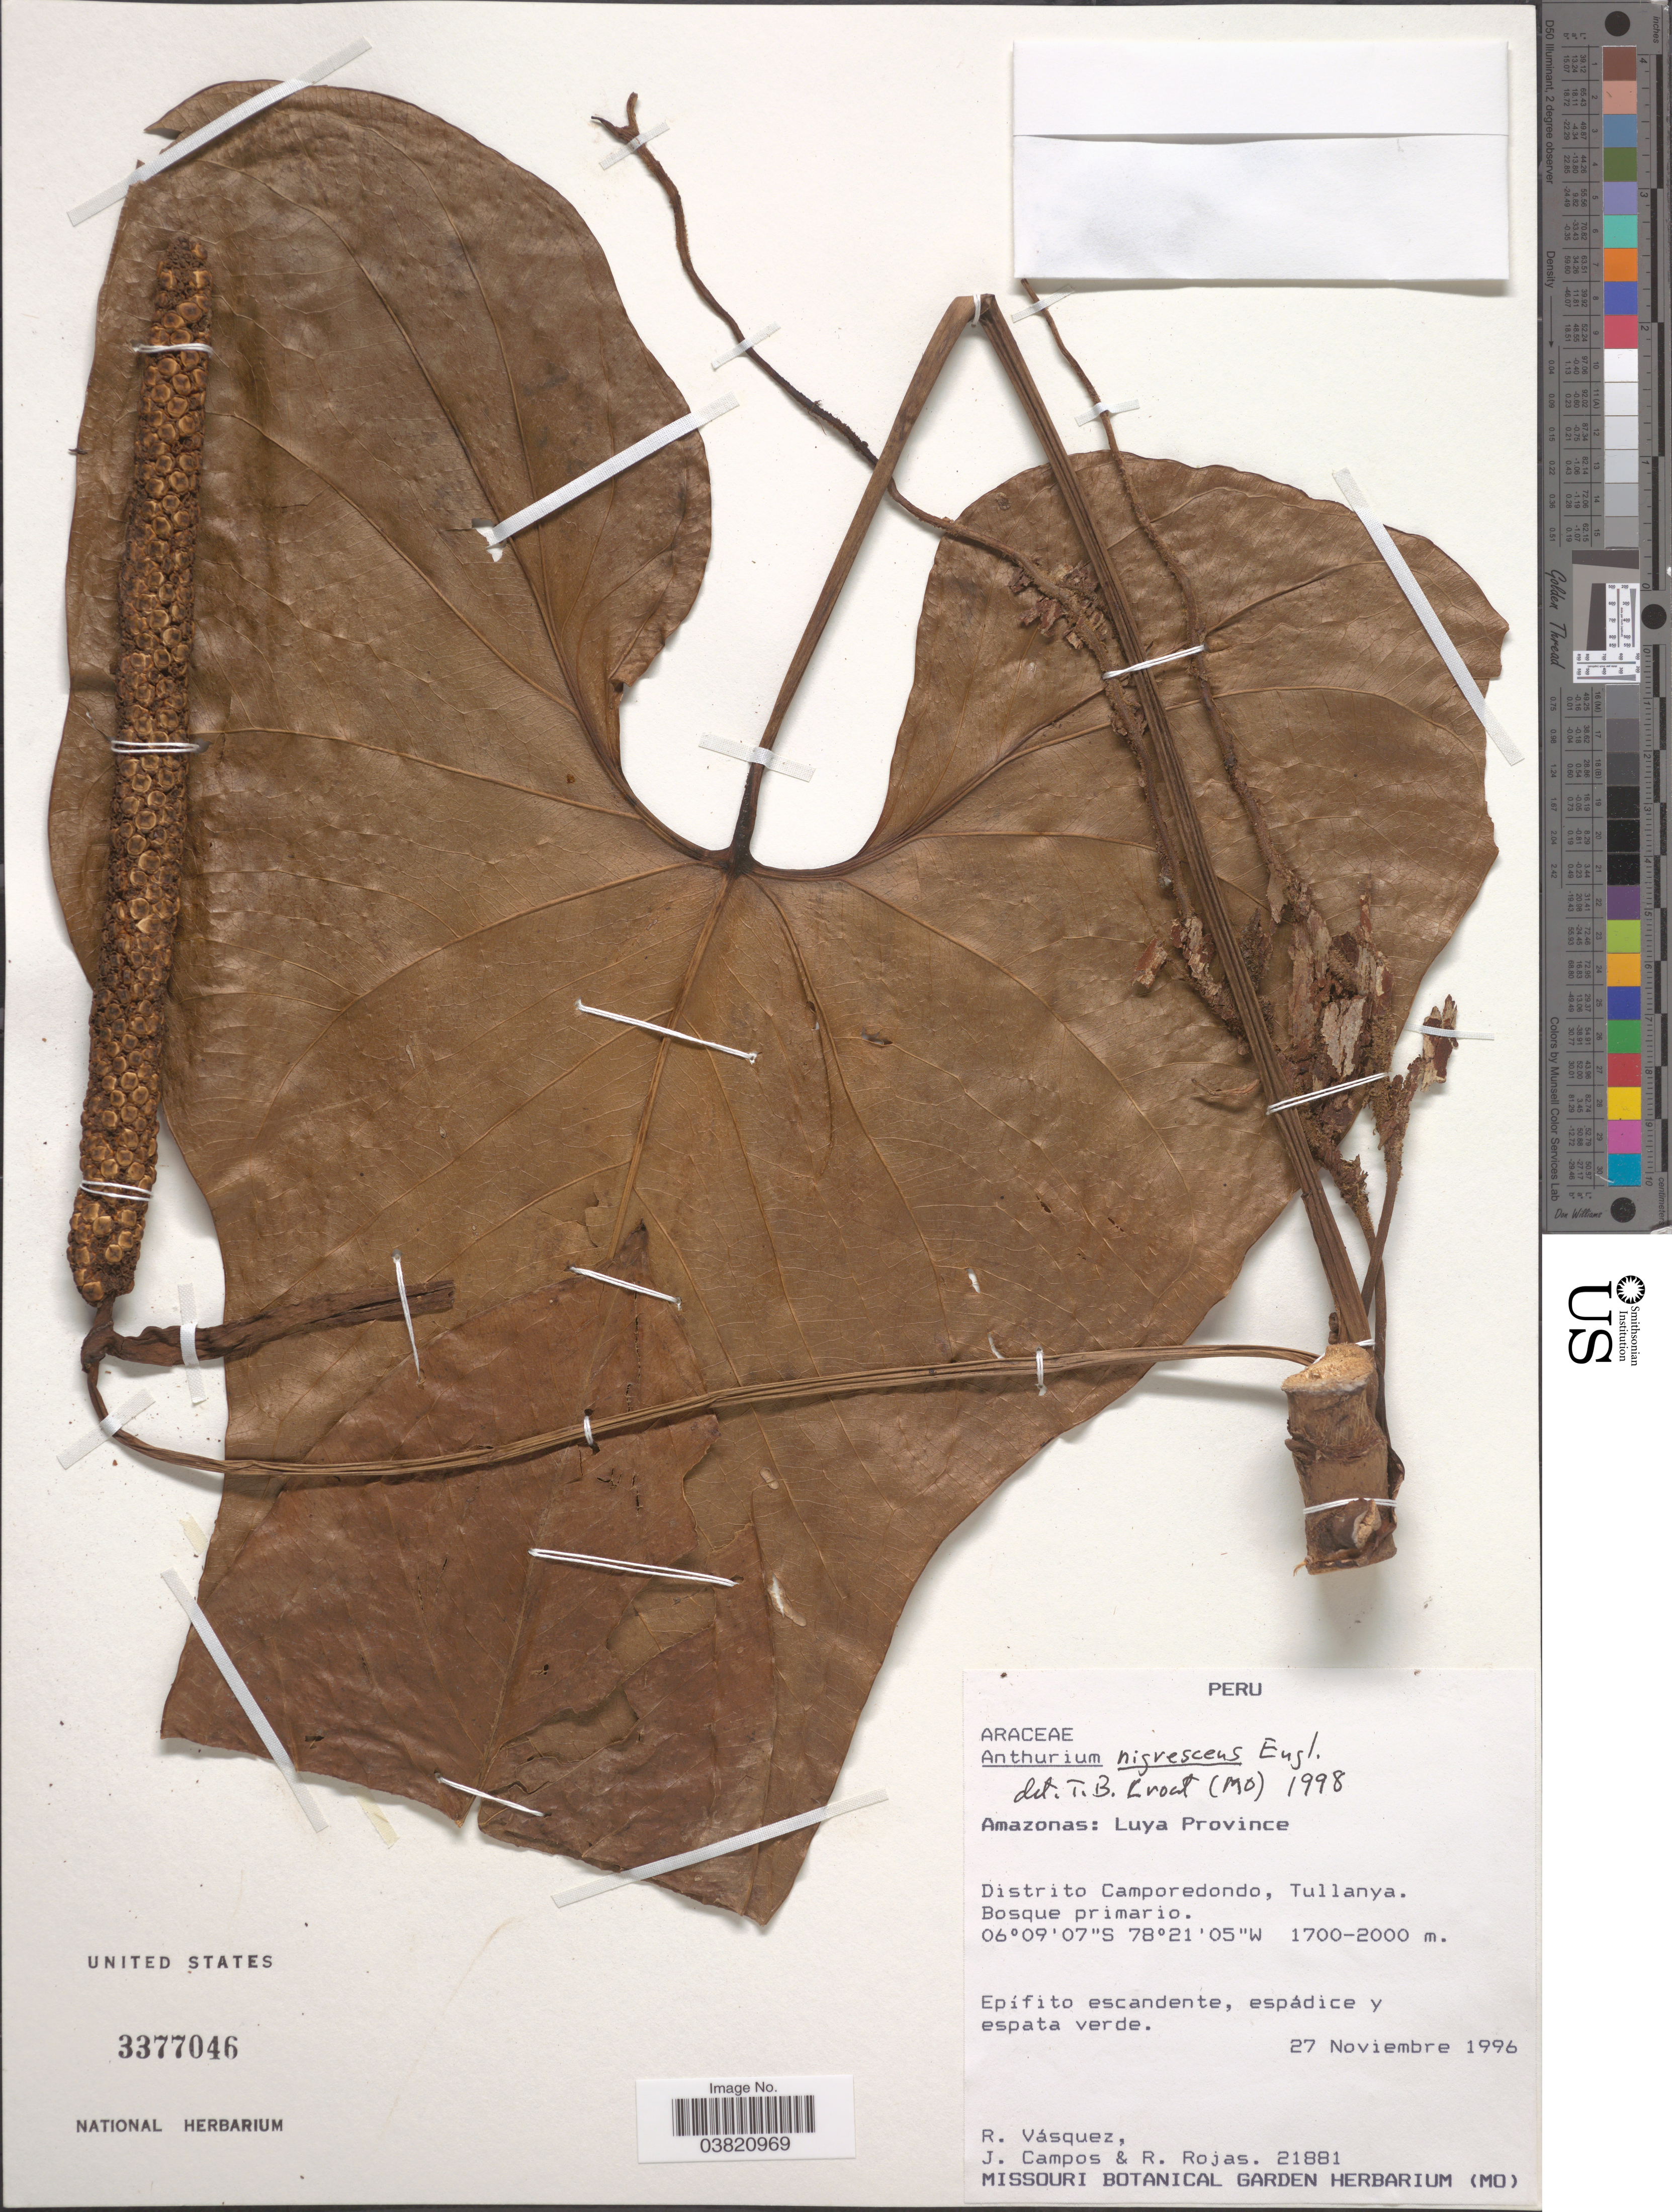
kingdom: Plantae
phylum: Tracheophyta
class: Liliopsida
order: Alismatales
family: Araceae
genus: Anthurium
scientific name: Anthurium nigrescens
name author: Engl.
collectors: R. Vasquez, J. Campos & R. Rojas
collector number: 21881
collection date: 1996-11-27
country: Peru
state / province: Amazonas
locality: Luya Province. Distrito Camporedondo, Tullanya.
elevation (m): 1700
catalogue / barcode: US 3377046